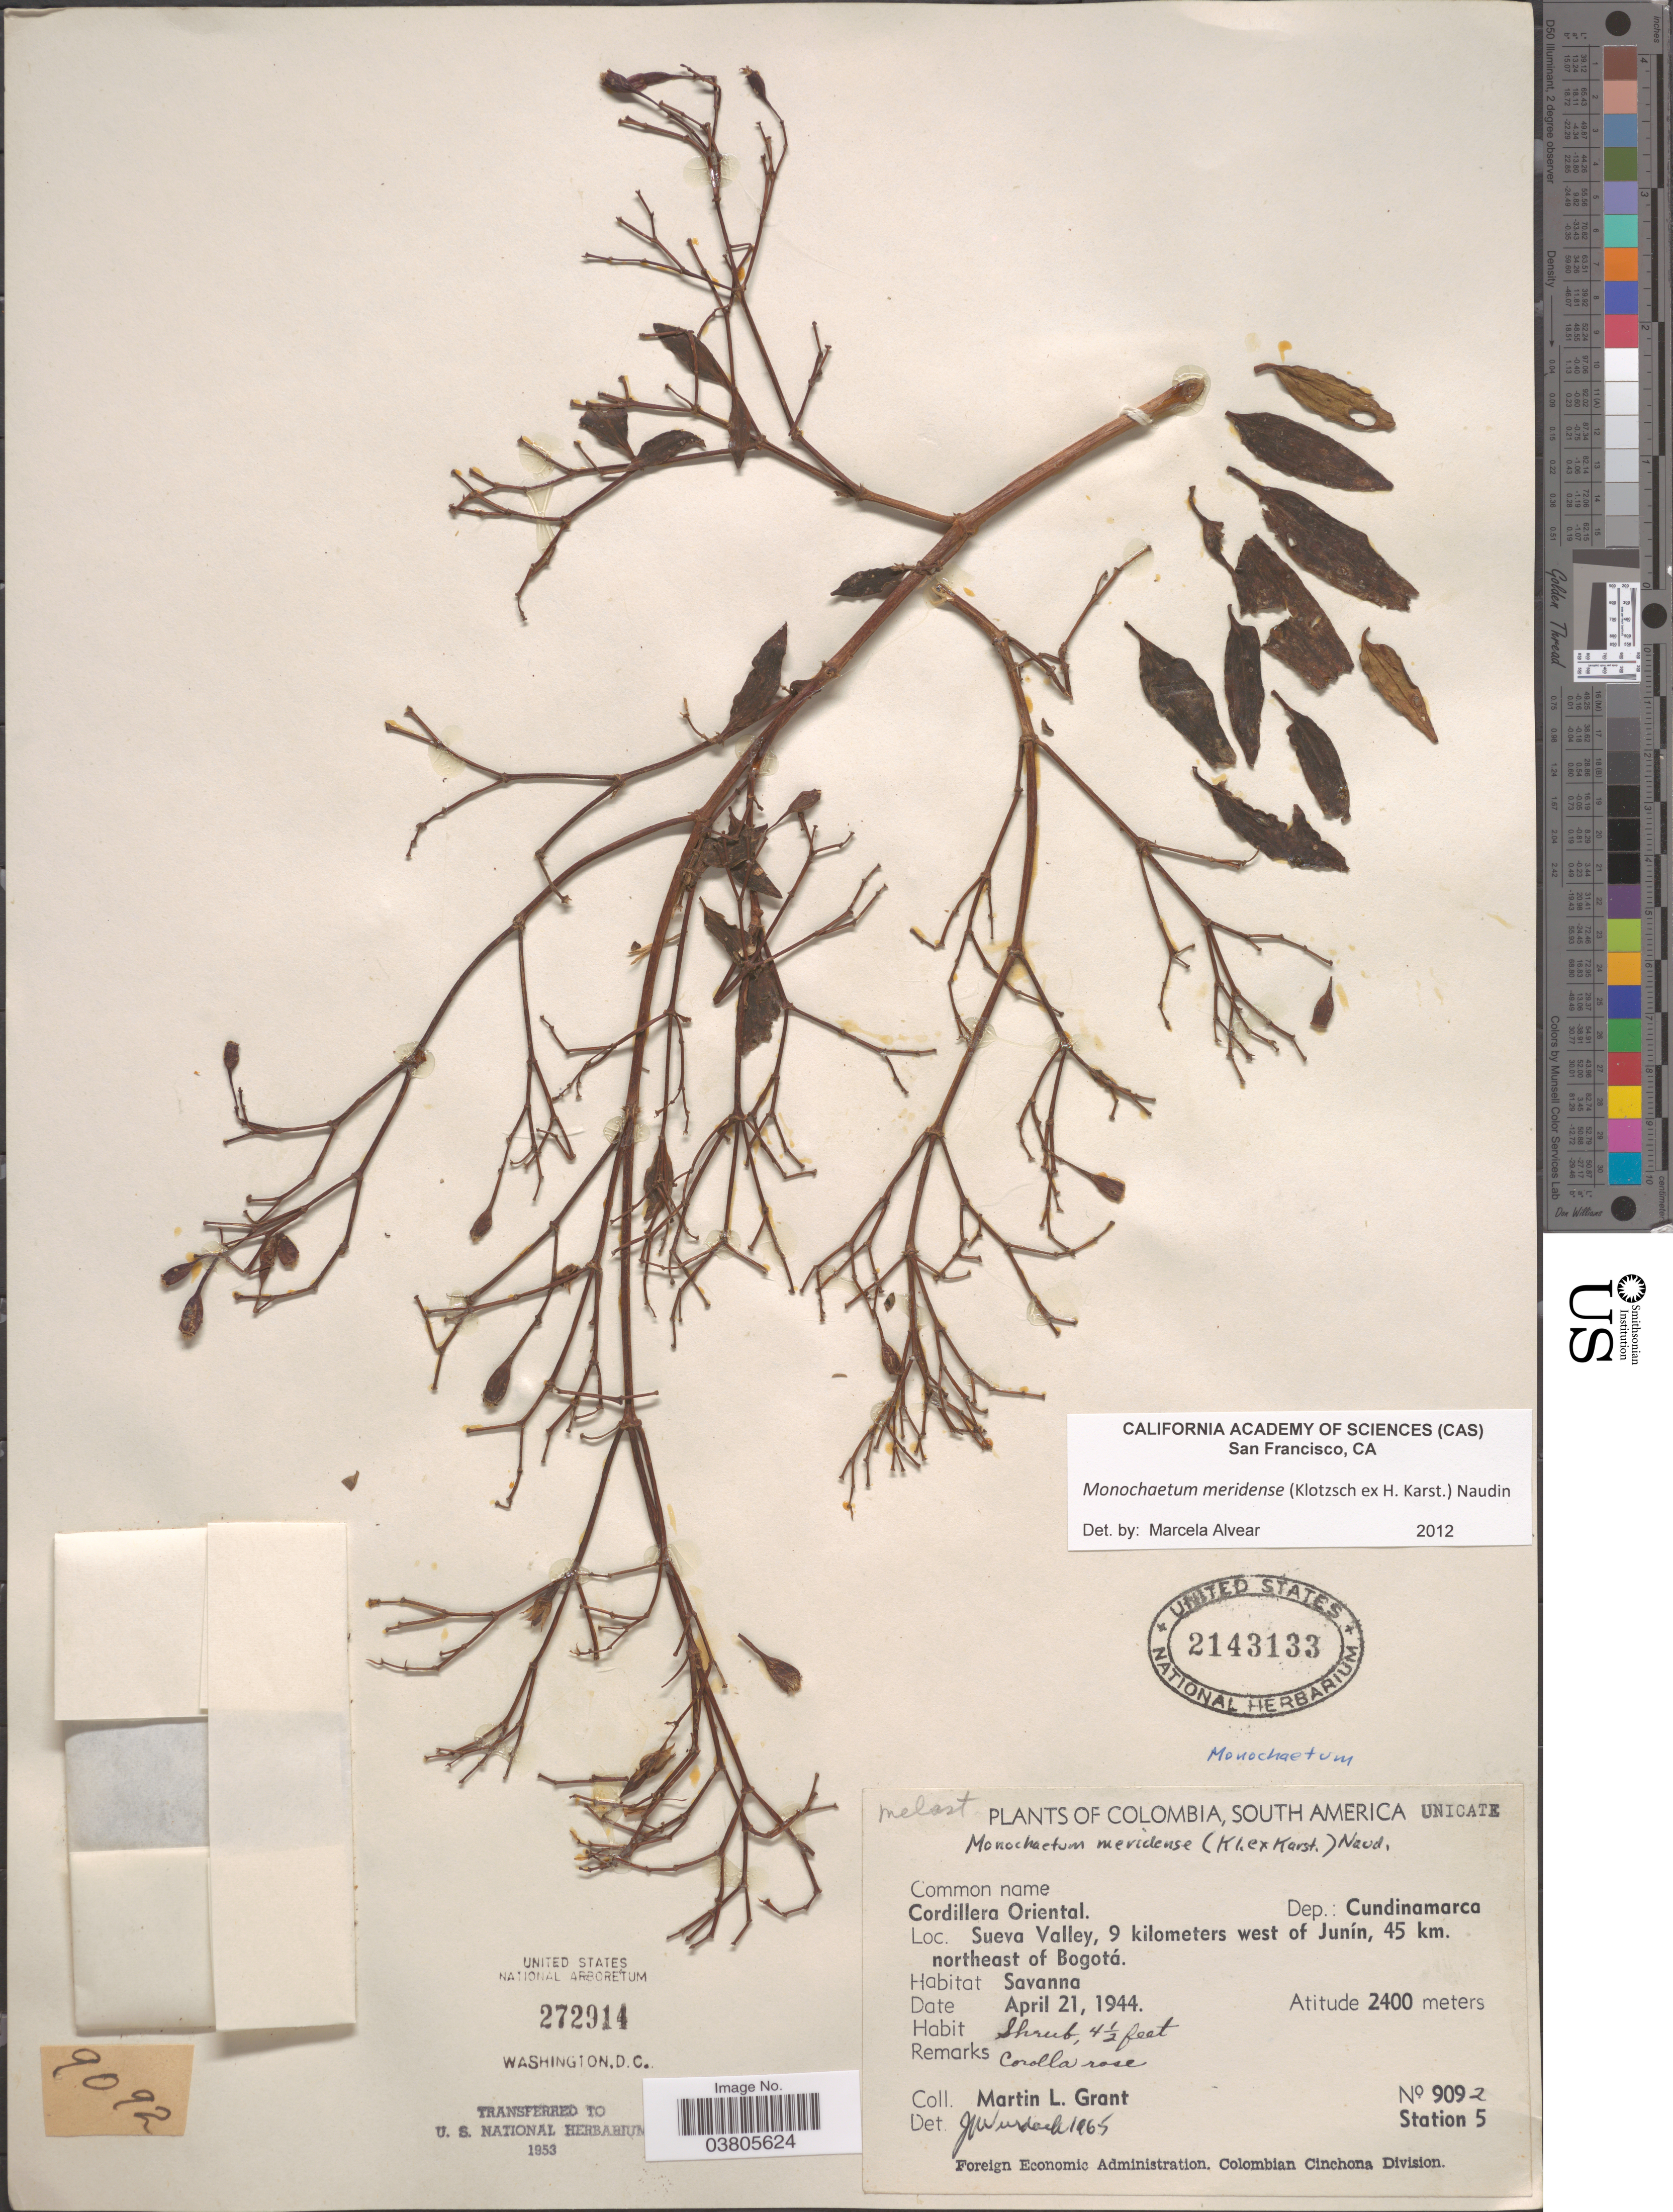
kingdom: Plantae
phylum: Tracheophyta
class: Magnoliopsida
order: Myrtales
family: Melastomataceae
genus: Monochaetum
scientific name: Monochaetum meridense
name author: (H. Karst.) Naudin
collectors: M. L. Grant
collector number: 9092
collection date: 1944-04-21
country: Colombia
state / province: Cundinamarca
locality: Cordillera Oriental. Dep.: Cundinamarca. Sueva Valley, 9 kilometers west of Junín, 45 km. northeast of Bogotá.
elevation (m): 2400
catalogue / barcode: US 2143133